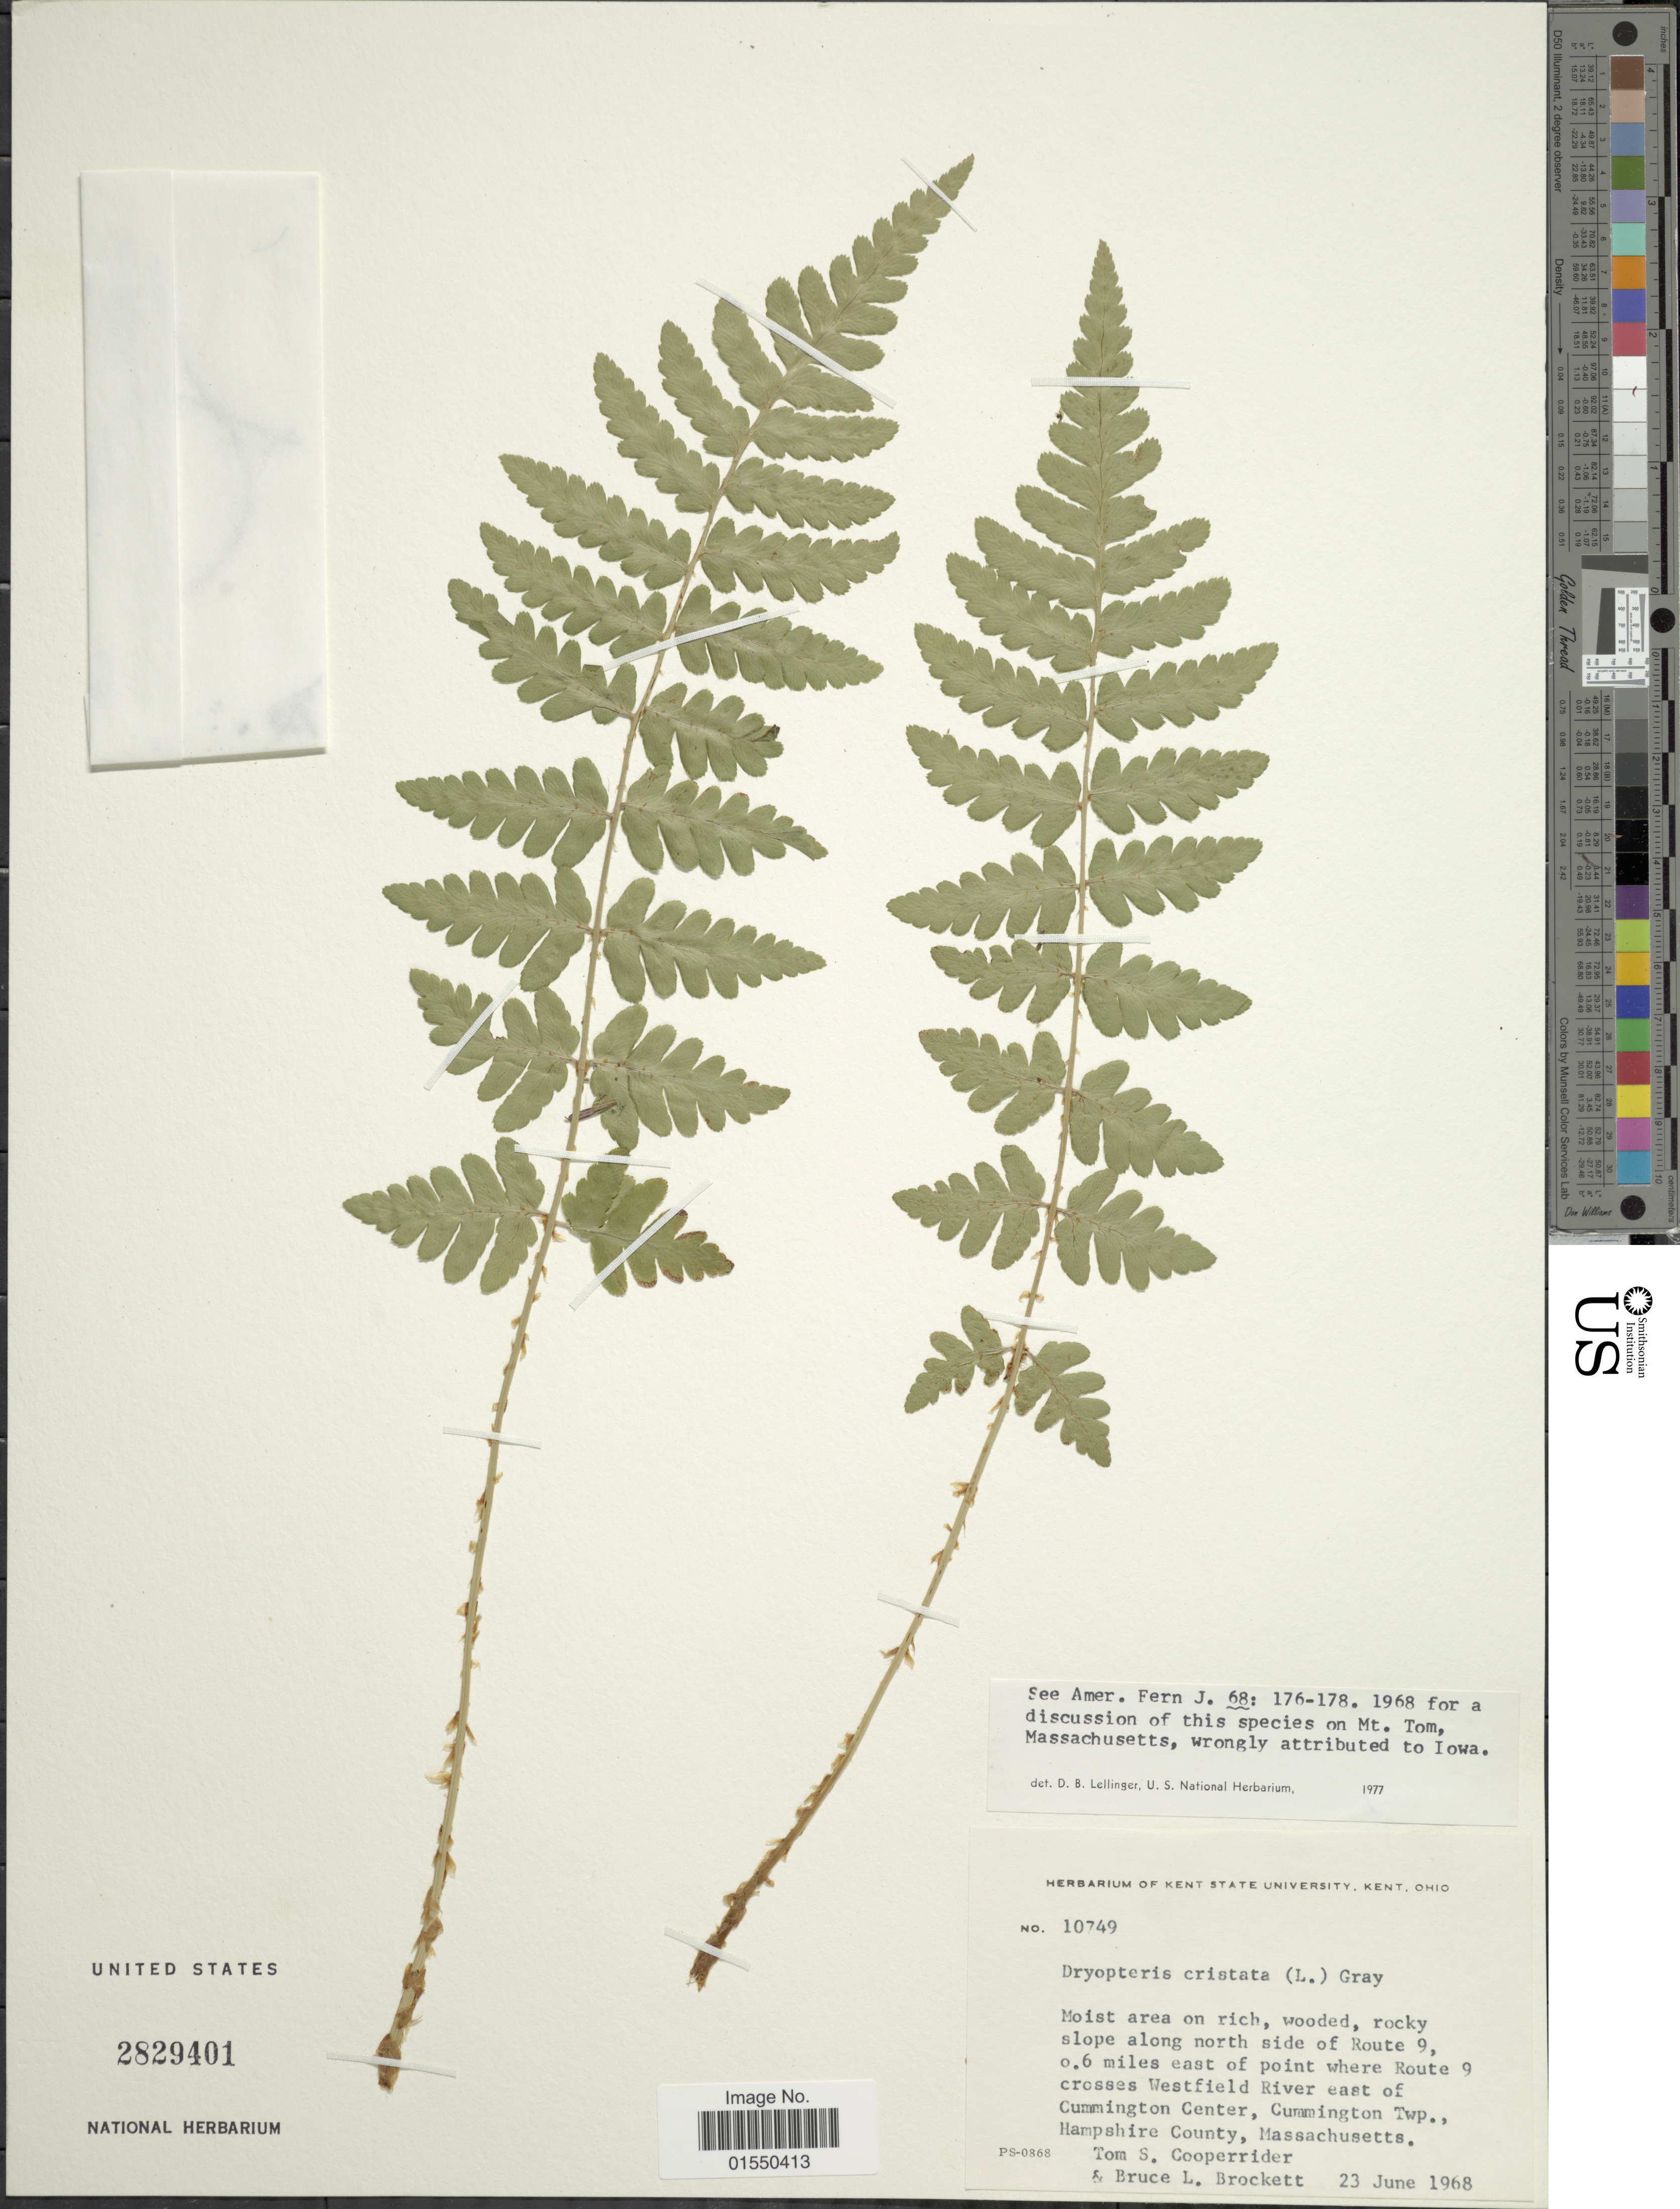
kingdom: Plantae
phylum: Tracheophyta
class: Polypodiopsida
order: Polypodiales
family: Dryopteridaceae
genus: Dryopteris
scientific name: Dryopteris cristata var. spinulosa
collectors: T. S. Cooperrider & B. Brockett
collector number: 10749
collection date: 1968-06-23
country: United States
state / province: Massachusetts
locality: Moist area on rich, wooded, rocky slope along north side of Route 9, 0.6 miles east of point where Route 9 crossed Westfield River east of Cummington Center, Cummington Twp., Hampshire County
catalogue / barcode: US 2829401